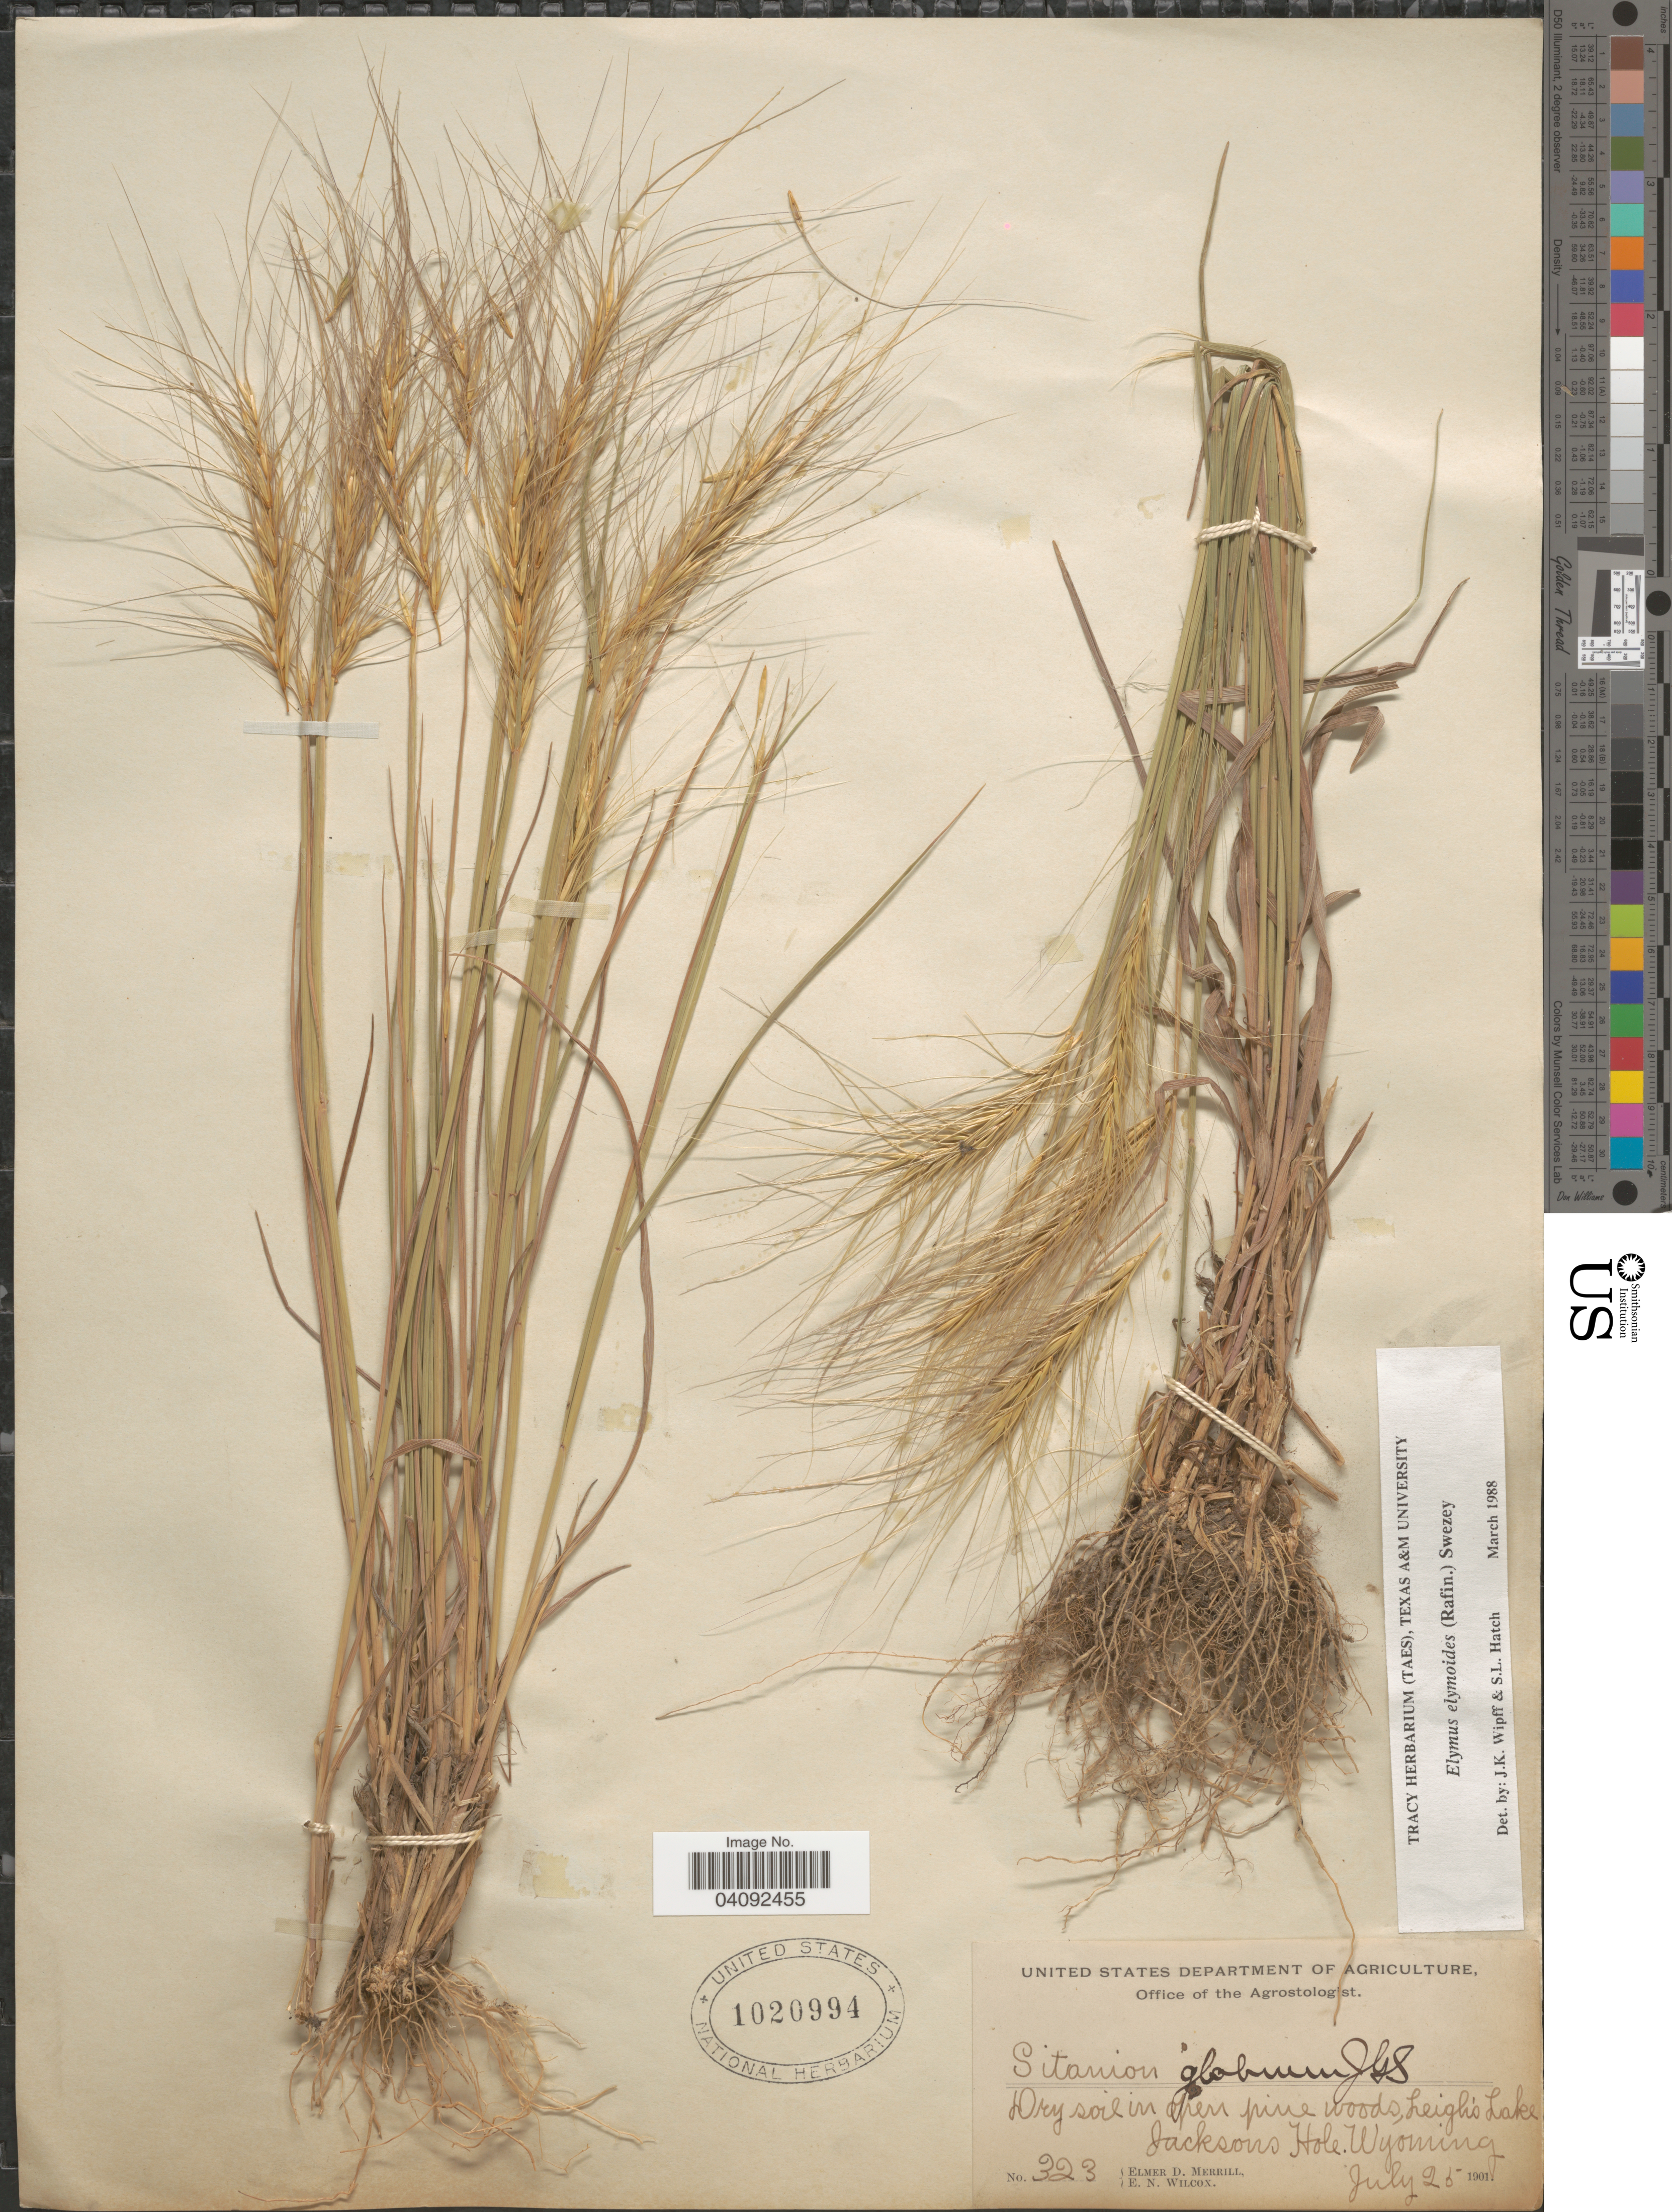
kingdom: Plantae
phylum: Tracheophyta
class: Liliopsida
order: Poales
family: Poaceae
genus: Elymus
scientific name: Elymus elymoides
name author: (Raf.) Swezey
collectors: E. D. Merrill & E. Wilcox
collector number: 323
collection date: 1901-07-25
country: United States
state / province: Wyoming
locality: Dry soil in open pine woods, Leigh's Lake. Jacksons Hole.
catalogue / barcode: US 1020994